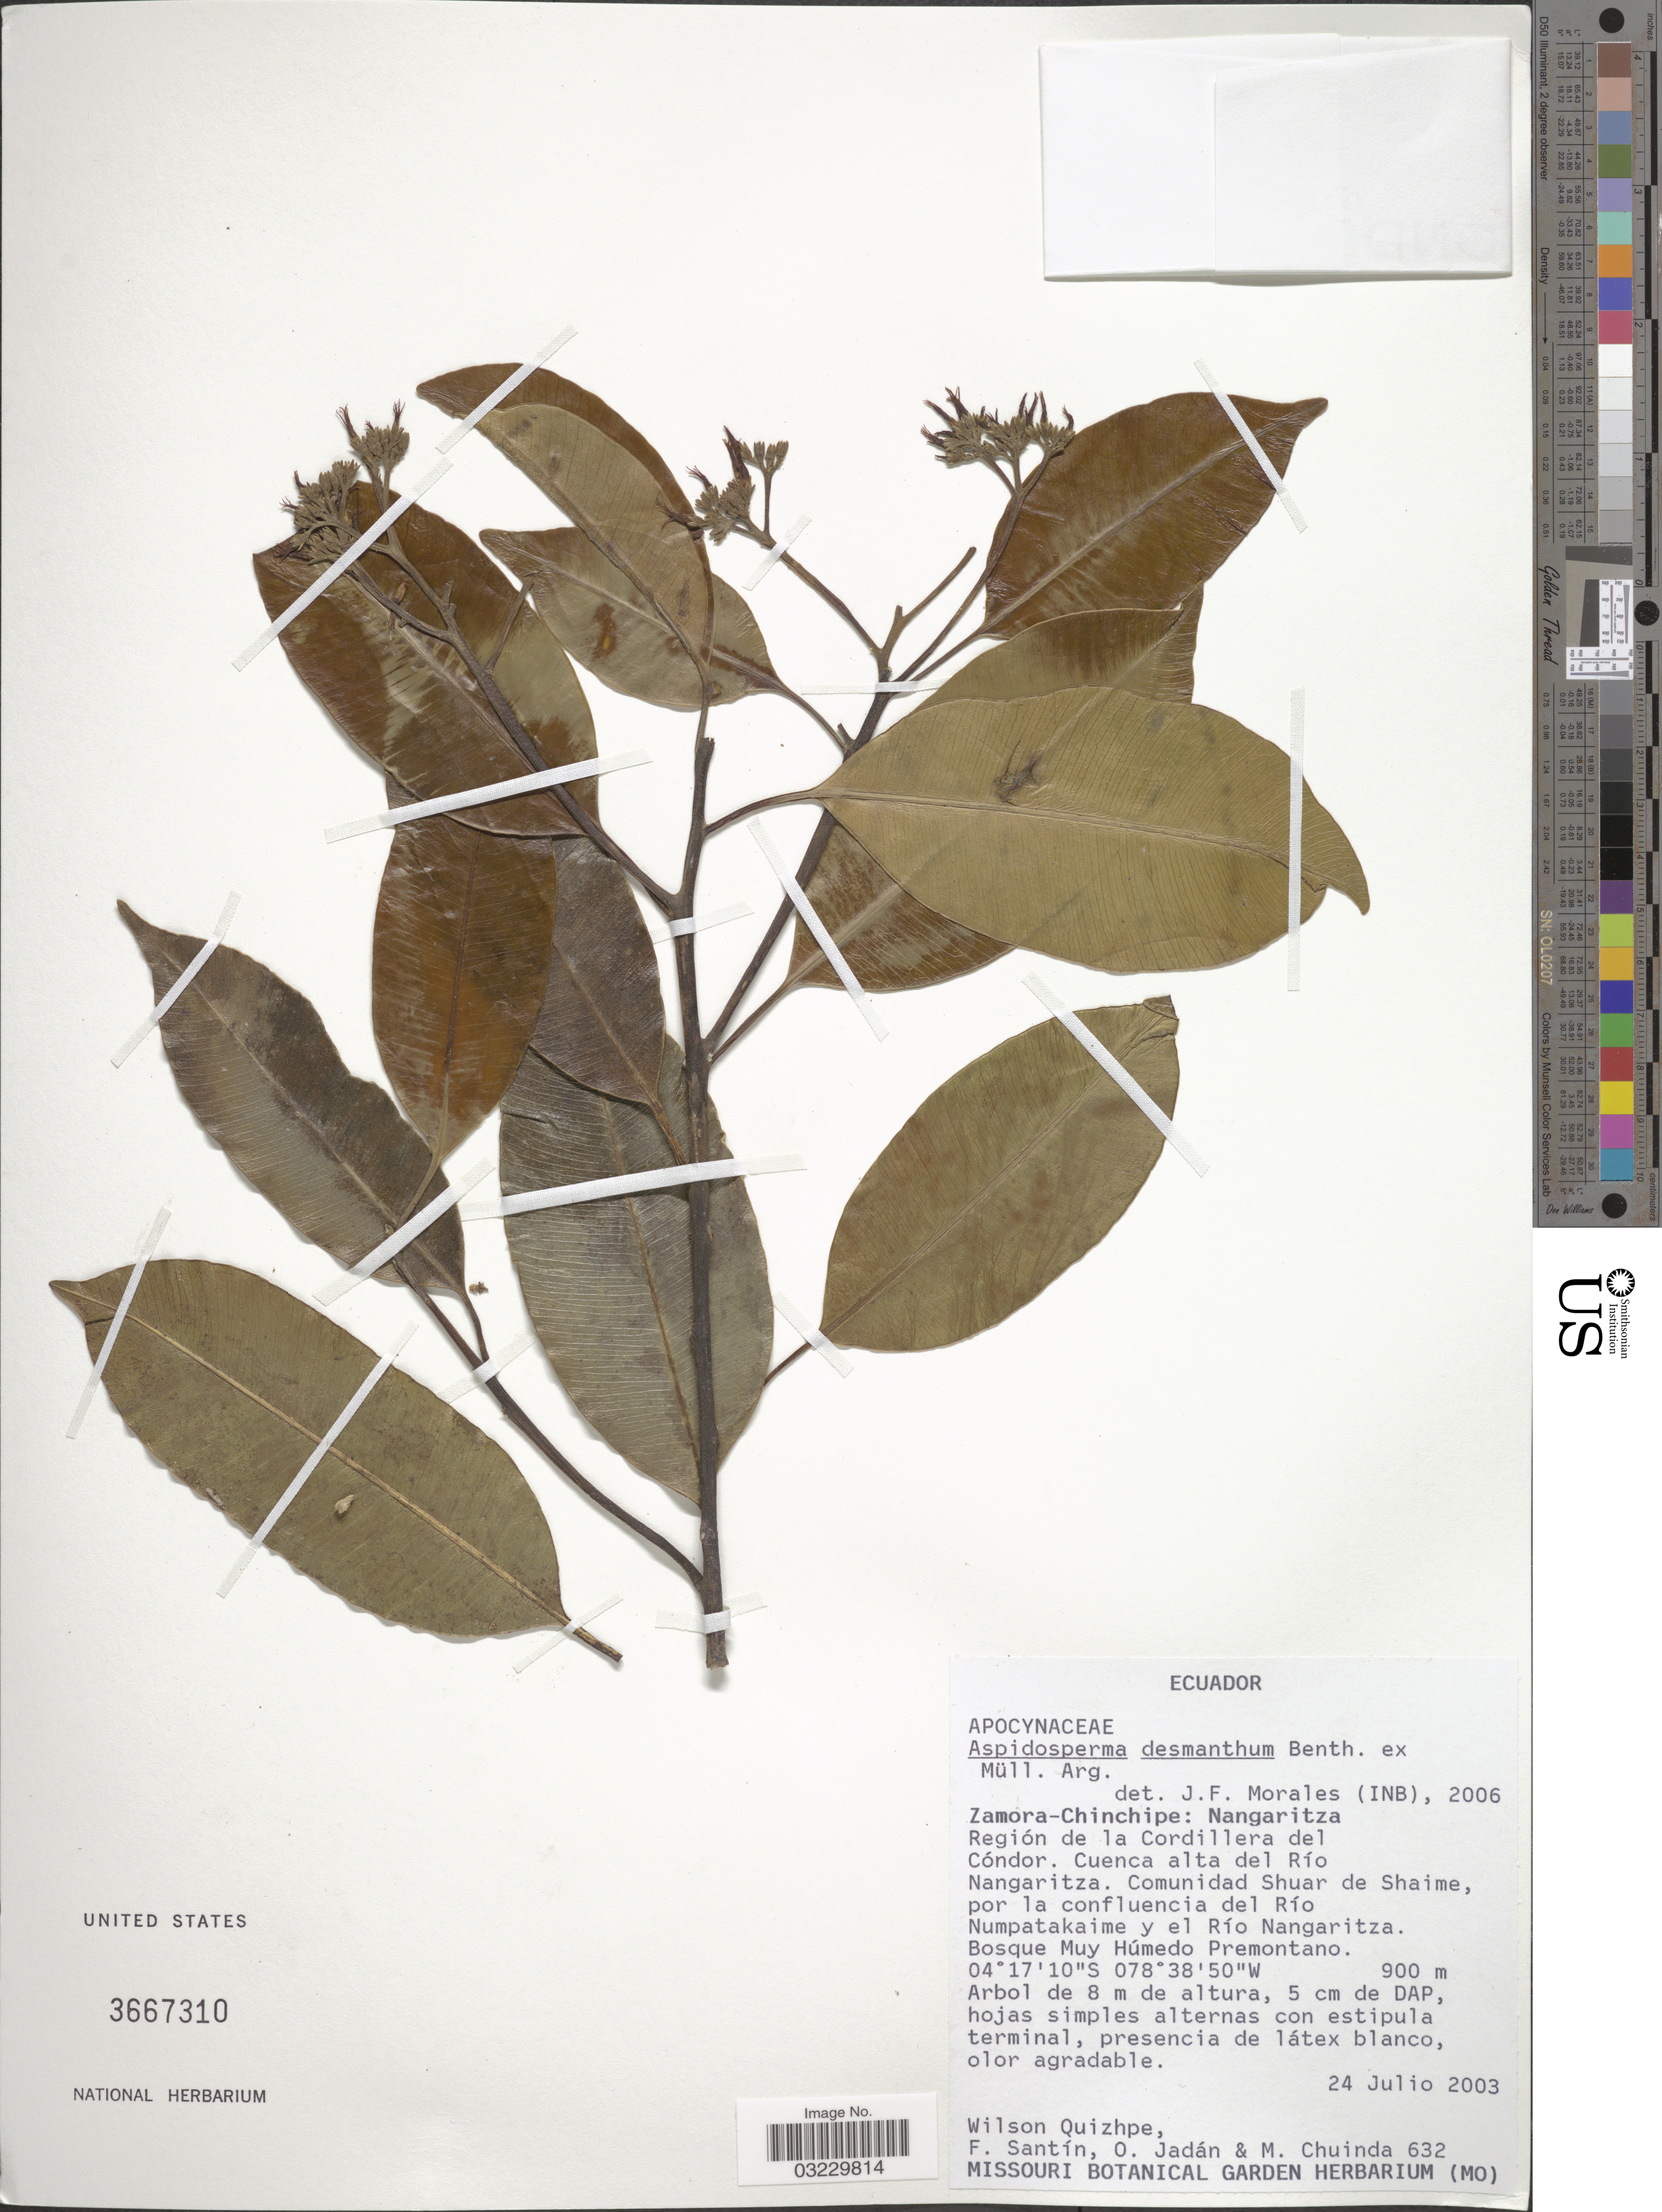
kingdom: Plantae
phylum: Tracheophyta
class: Magnoliopsida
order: Gentianales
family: Apocynaceae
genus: Aspidosperma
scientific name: Aspidosperma desmanthum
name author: Benth. ex Müll. Arg.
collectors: W. Quizhpe, F. Santín, O. Jadan & M. Chuinda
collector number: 632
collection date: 2003-07-24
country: Ecuador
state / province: Zamora-Chinchipe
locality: Nangaritza. Región de la Cordillera del Cóndor. Cuenca alta del Río Nangaritza. Comunidad Shuar de Shaime, por la confluencia del Río Numpatakaime y el Río Nangaritza.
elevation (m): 900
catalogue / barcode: US 3667310